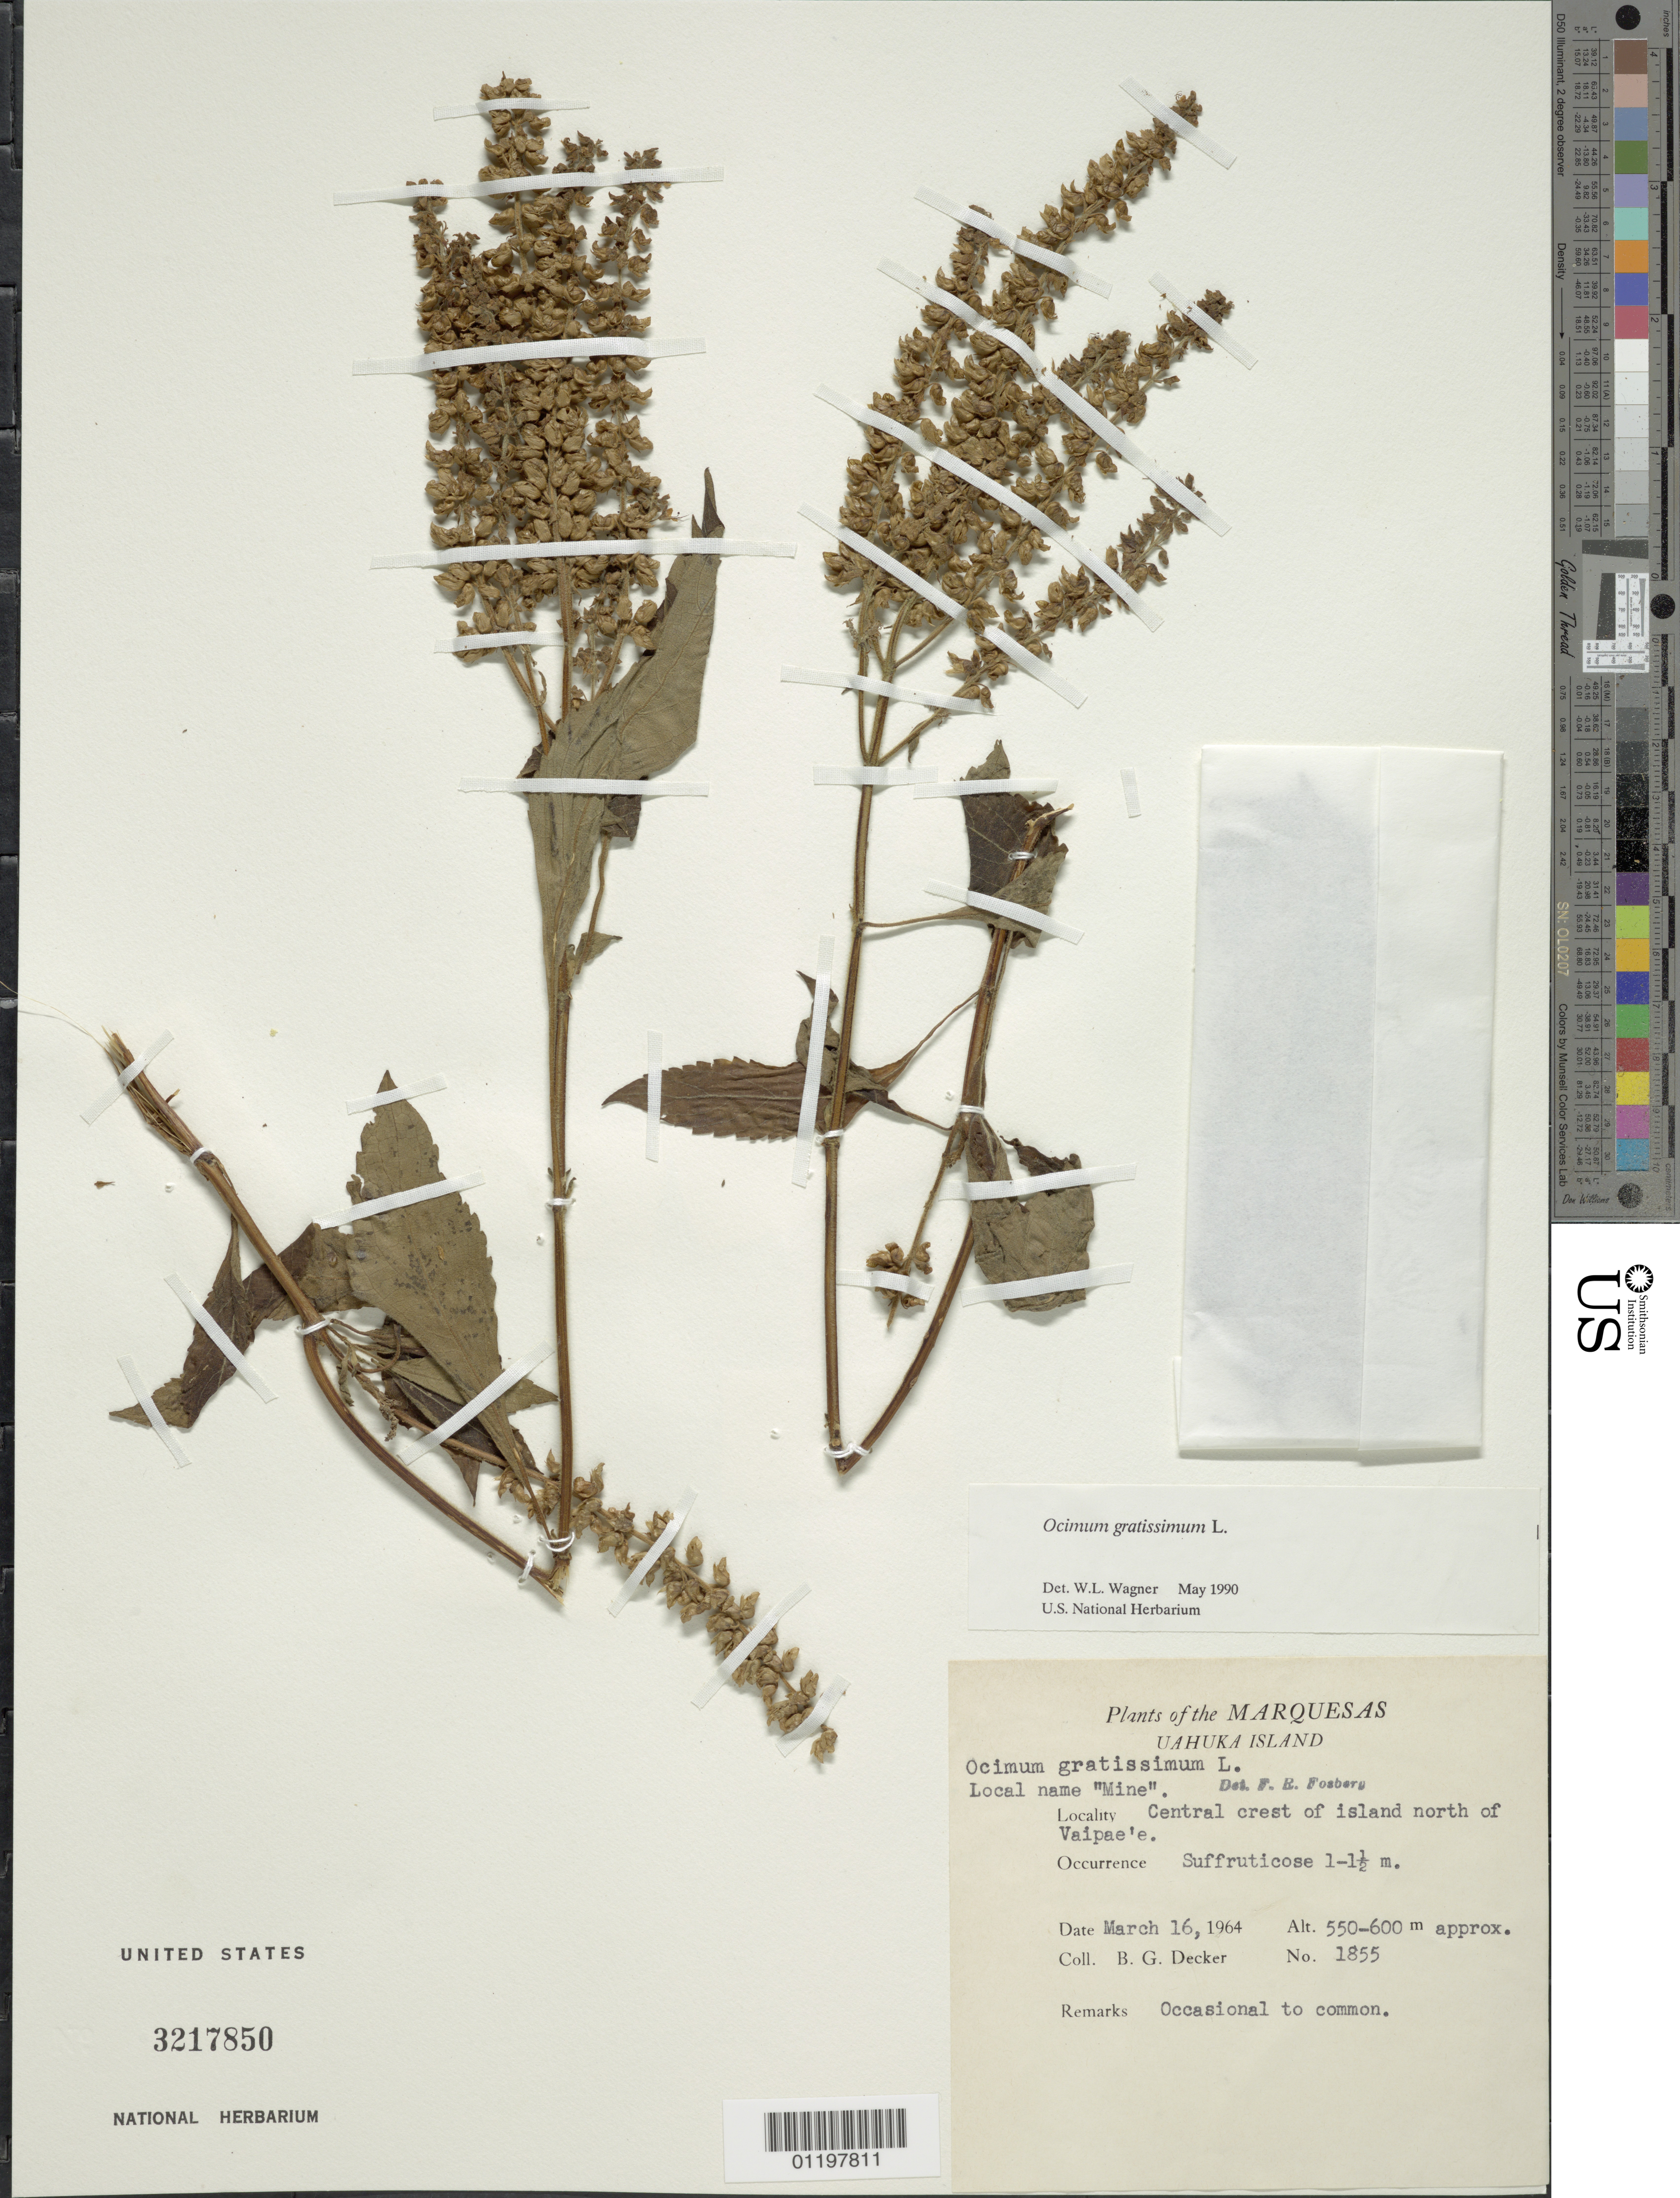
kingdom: Plantae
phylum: Tracheophyta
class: Magnoliopsida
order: Lamiales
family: Lamiaceae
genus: Ocimum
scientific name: Ocimum gratissimum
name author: L.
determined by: Wagner, W. L., (BOT), Smithsonian Institution - National Museum of Natural History (UNITED STATES)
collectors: B. G. Decker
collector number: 1855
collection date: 1964-03-16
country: French Polynesia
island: Ua Huka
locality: central crest of island N of Vaipae'e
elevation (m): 550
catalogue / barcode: US 3217850